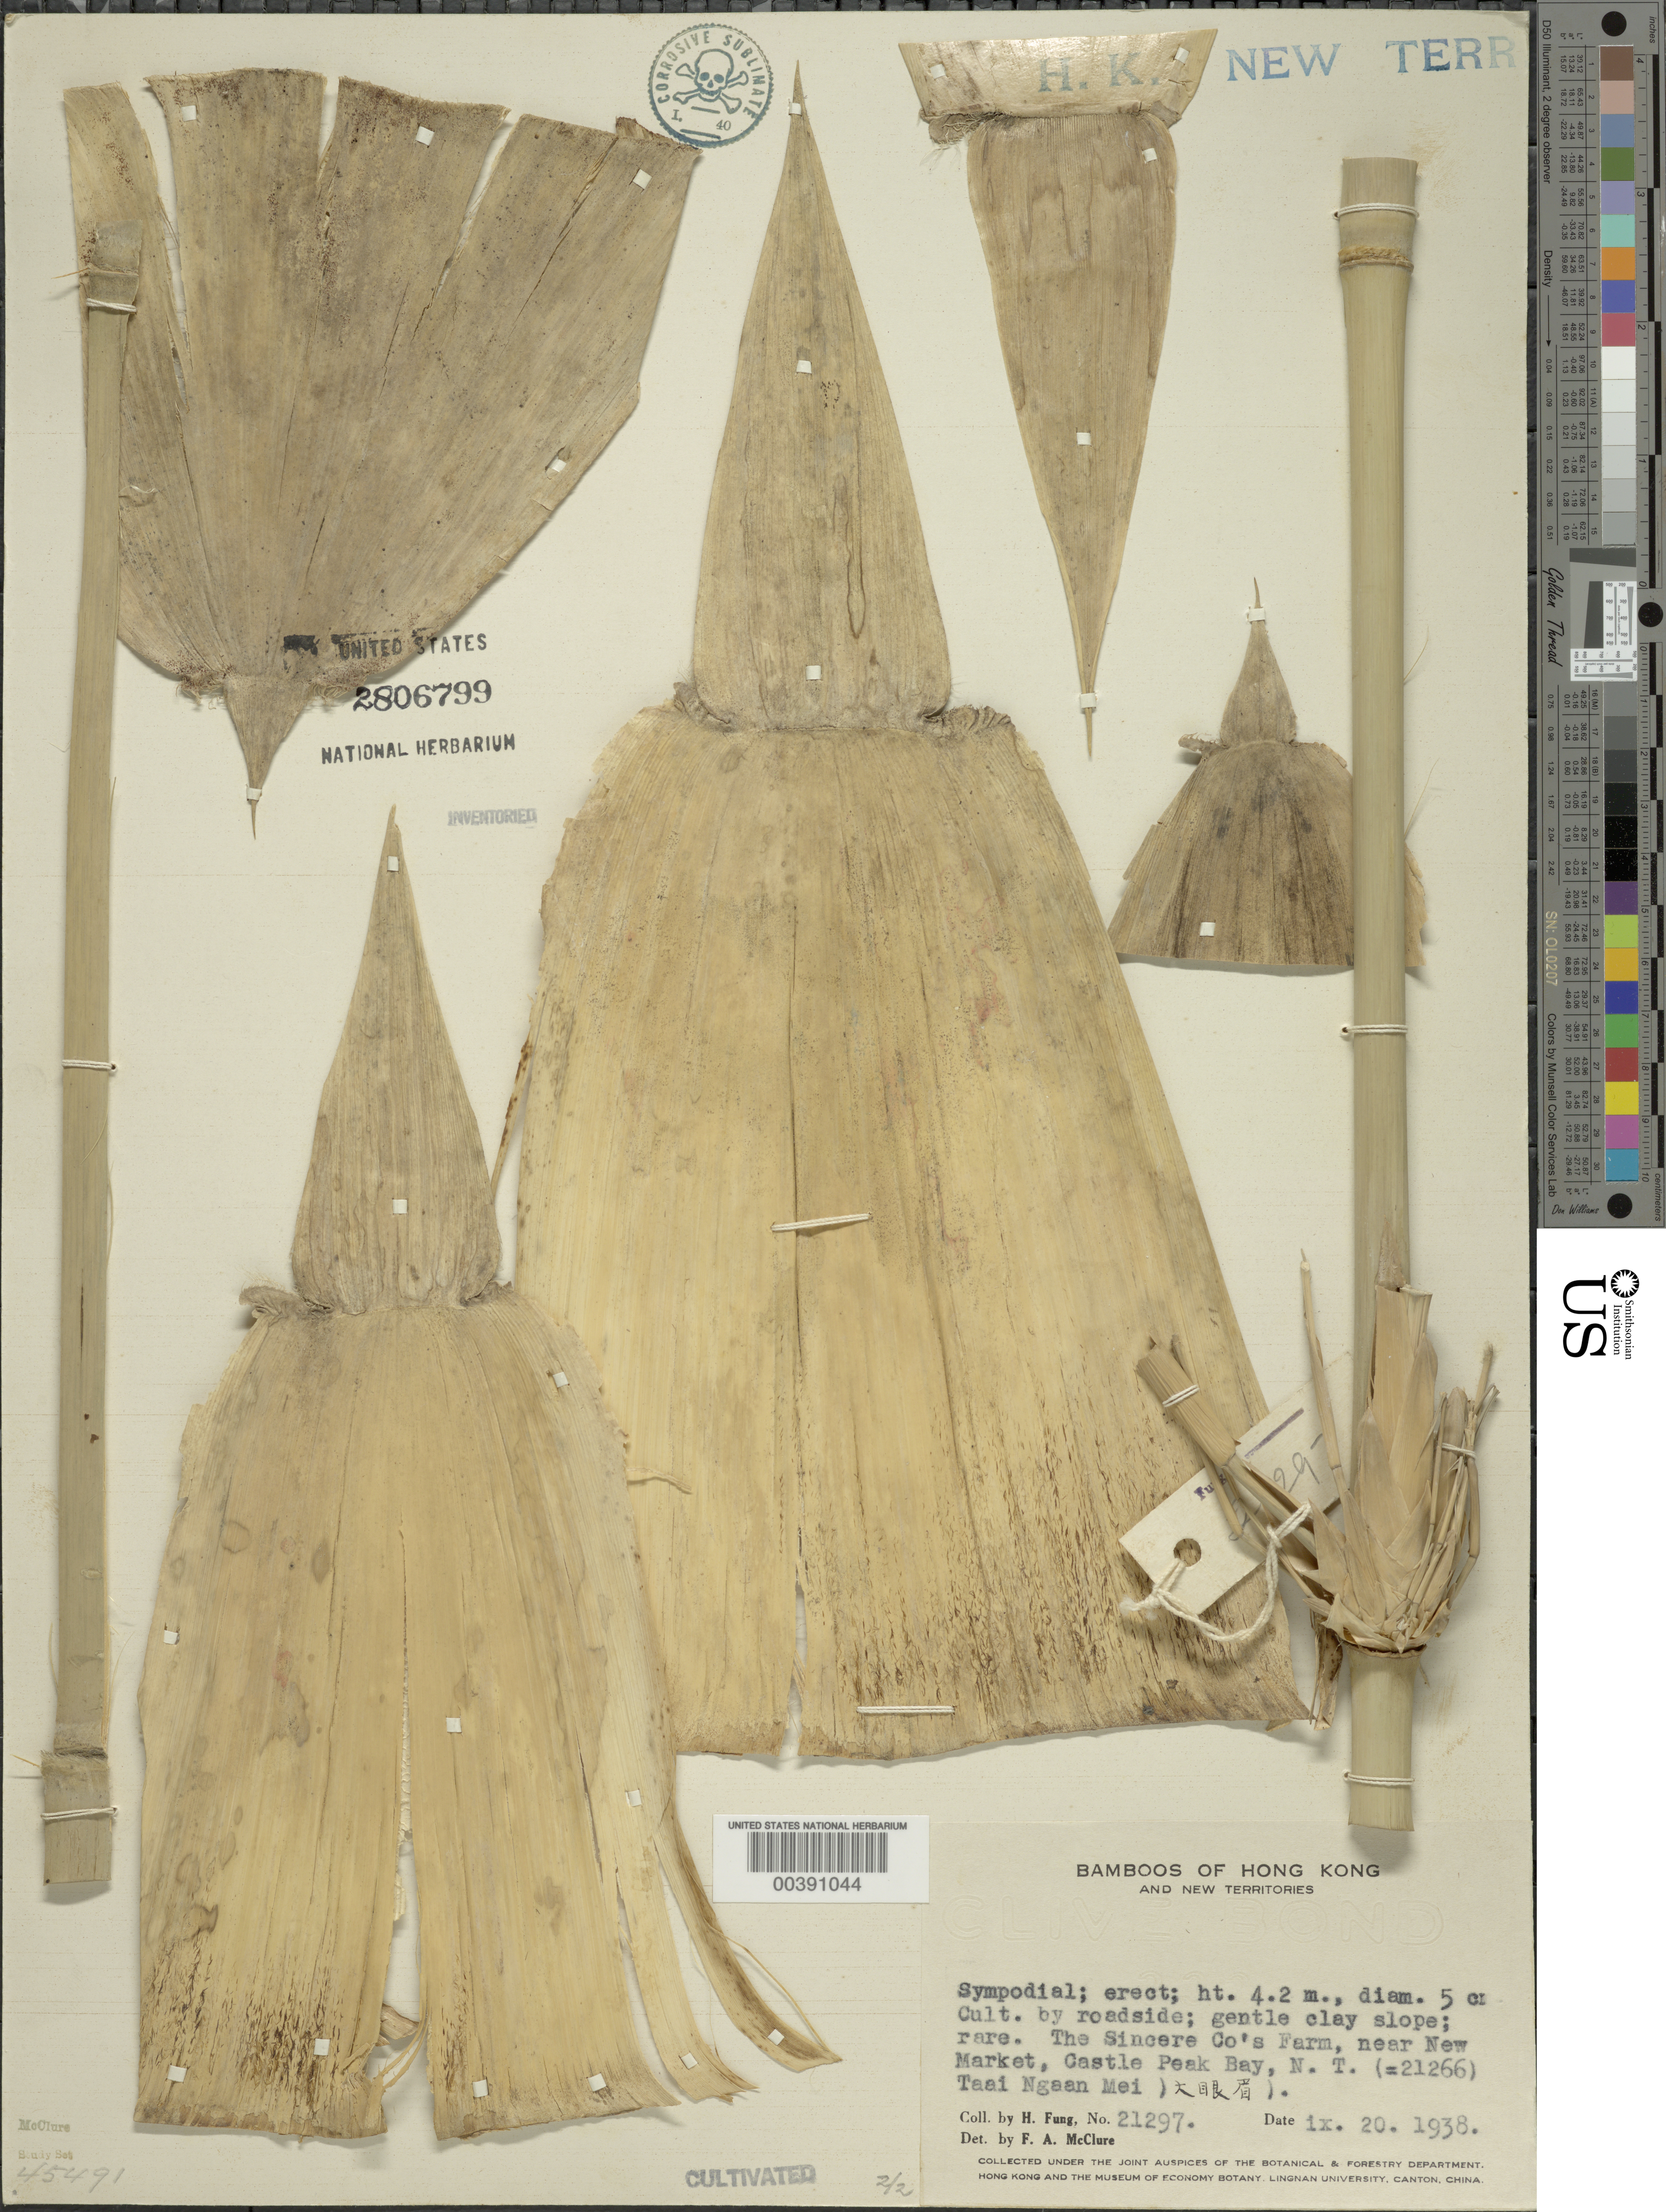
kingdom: Plantae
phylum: Tracheophyta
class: Liliopsida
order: Poales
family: Poaceae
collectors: H. L. Fung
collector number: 21297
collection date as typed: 20 Sep 1938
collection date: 1938-09-20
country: China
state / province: Hong Kong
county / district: New Territories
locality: Castle peak bay, new market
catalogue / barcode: US 2806799